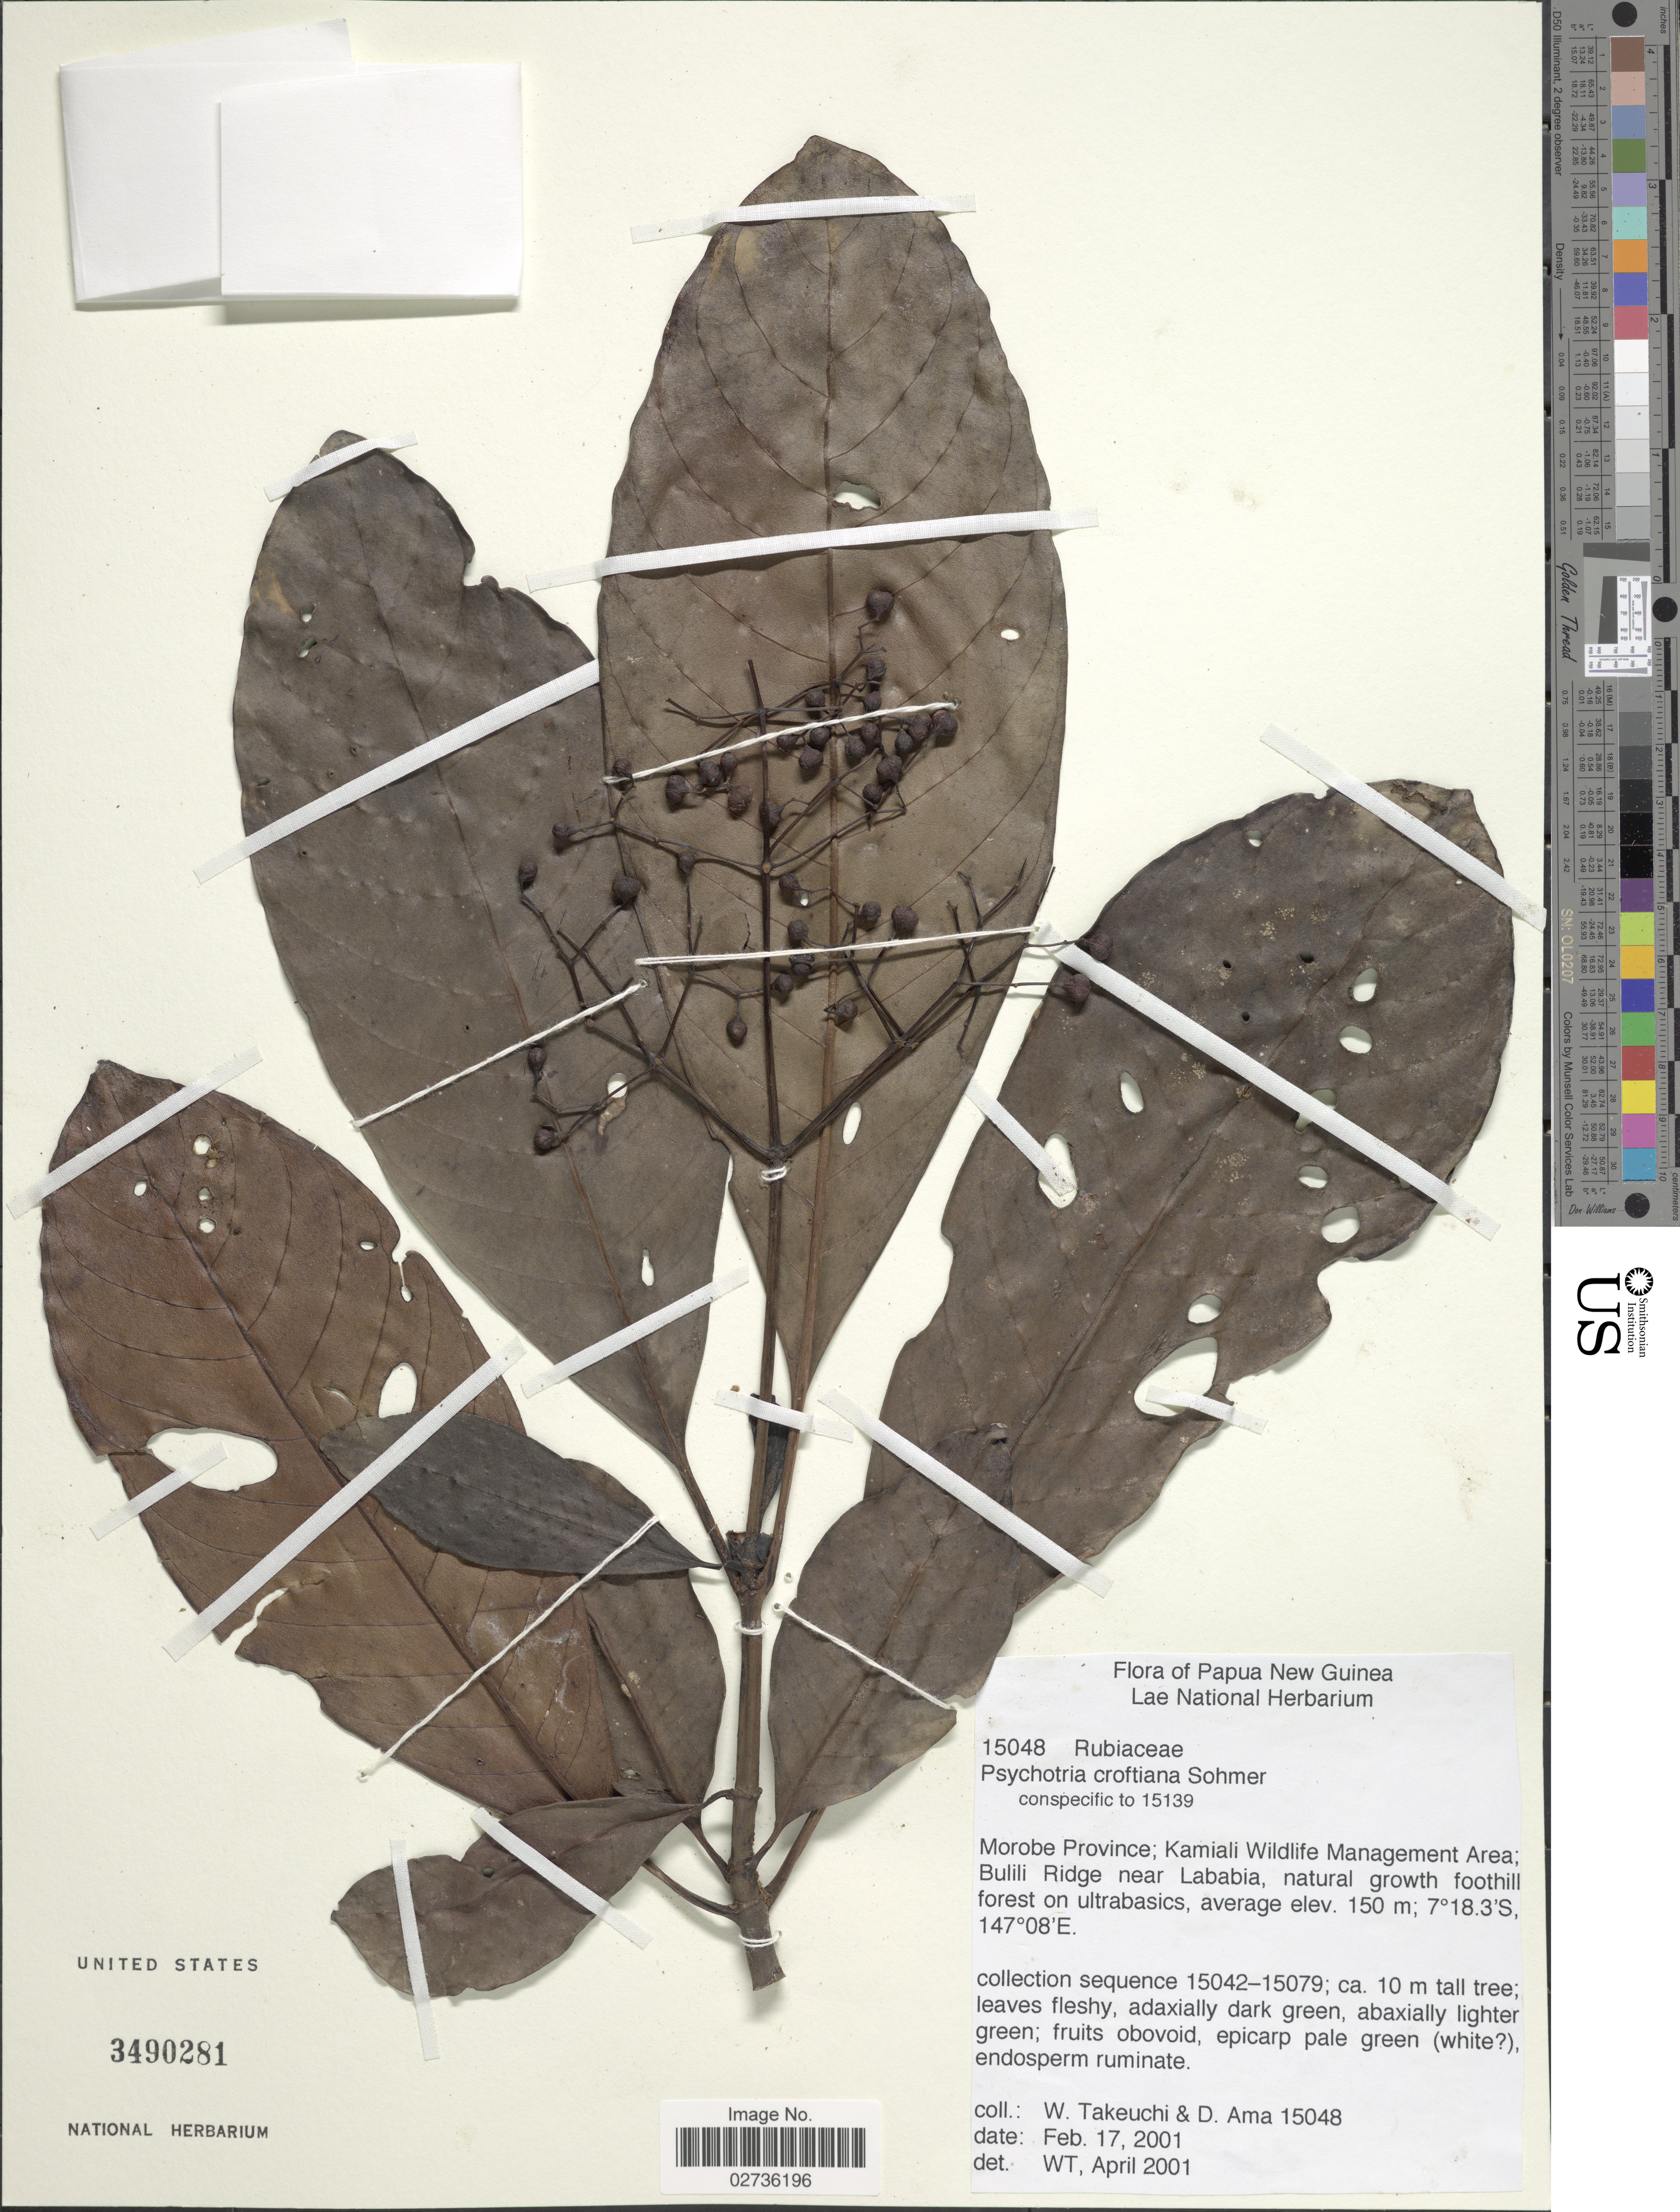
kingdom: Plantae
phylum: Tracheophyta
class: Magnoliopsida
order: Gentianales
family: Rubiaceae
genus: Psychotria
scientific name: Psychotria croftiana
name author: Sohmer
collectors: W. Takeuchi & D. Ama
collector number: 15048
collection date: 2001-02-17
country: Papua New Guinea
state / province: Morobe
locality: Kamiali Wildlife Management Area; Bulili Ridge near Lababia.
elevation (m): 150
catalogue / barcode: US 3490281